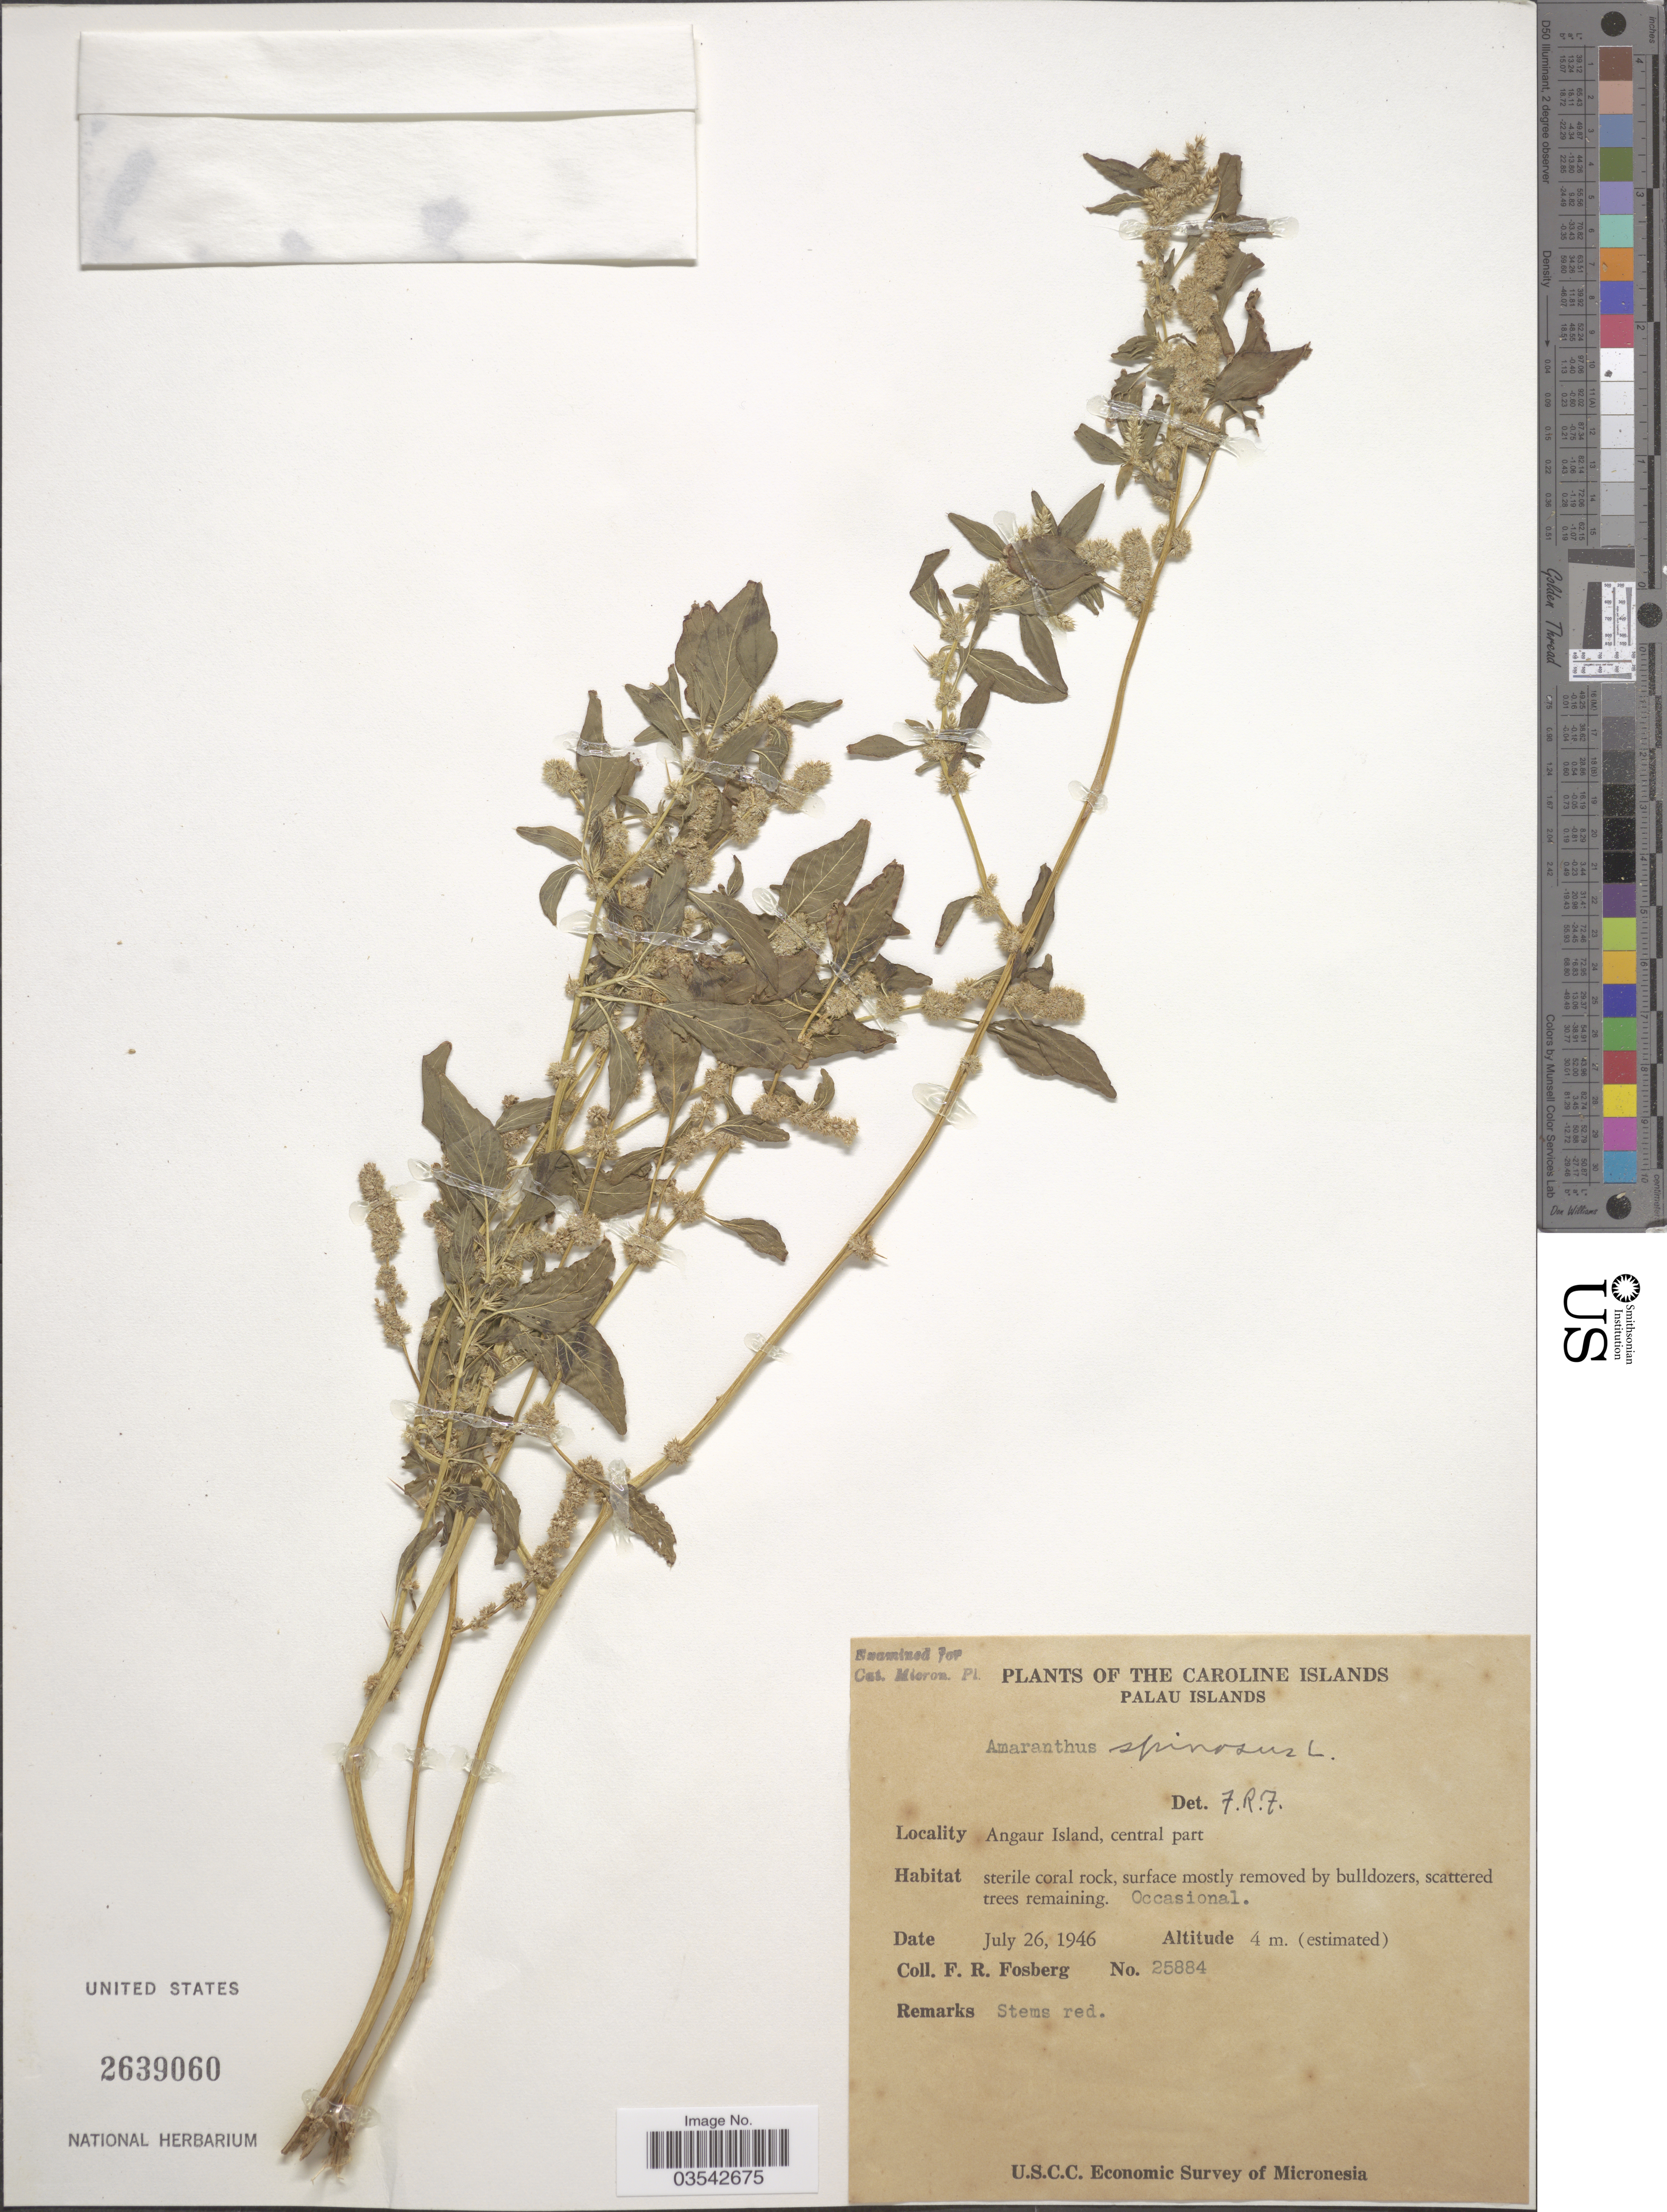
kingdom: Plantae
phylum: Tracheophyta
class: Magnoliopsida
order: Caryophyllales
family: Amaranthaceae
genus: Amaranthus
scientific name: Amaranthus spinosus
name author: L.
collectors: F. R. Fosberg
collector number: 25884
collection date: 1946-07-26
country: Palau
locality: The Caroline Islands. Palau Islands. Angaur Island, central part.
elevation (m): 4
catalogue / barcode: US 2639060